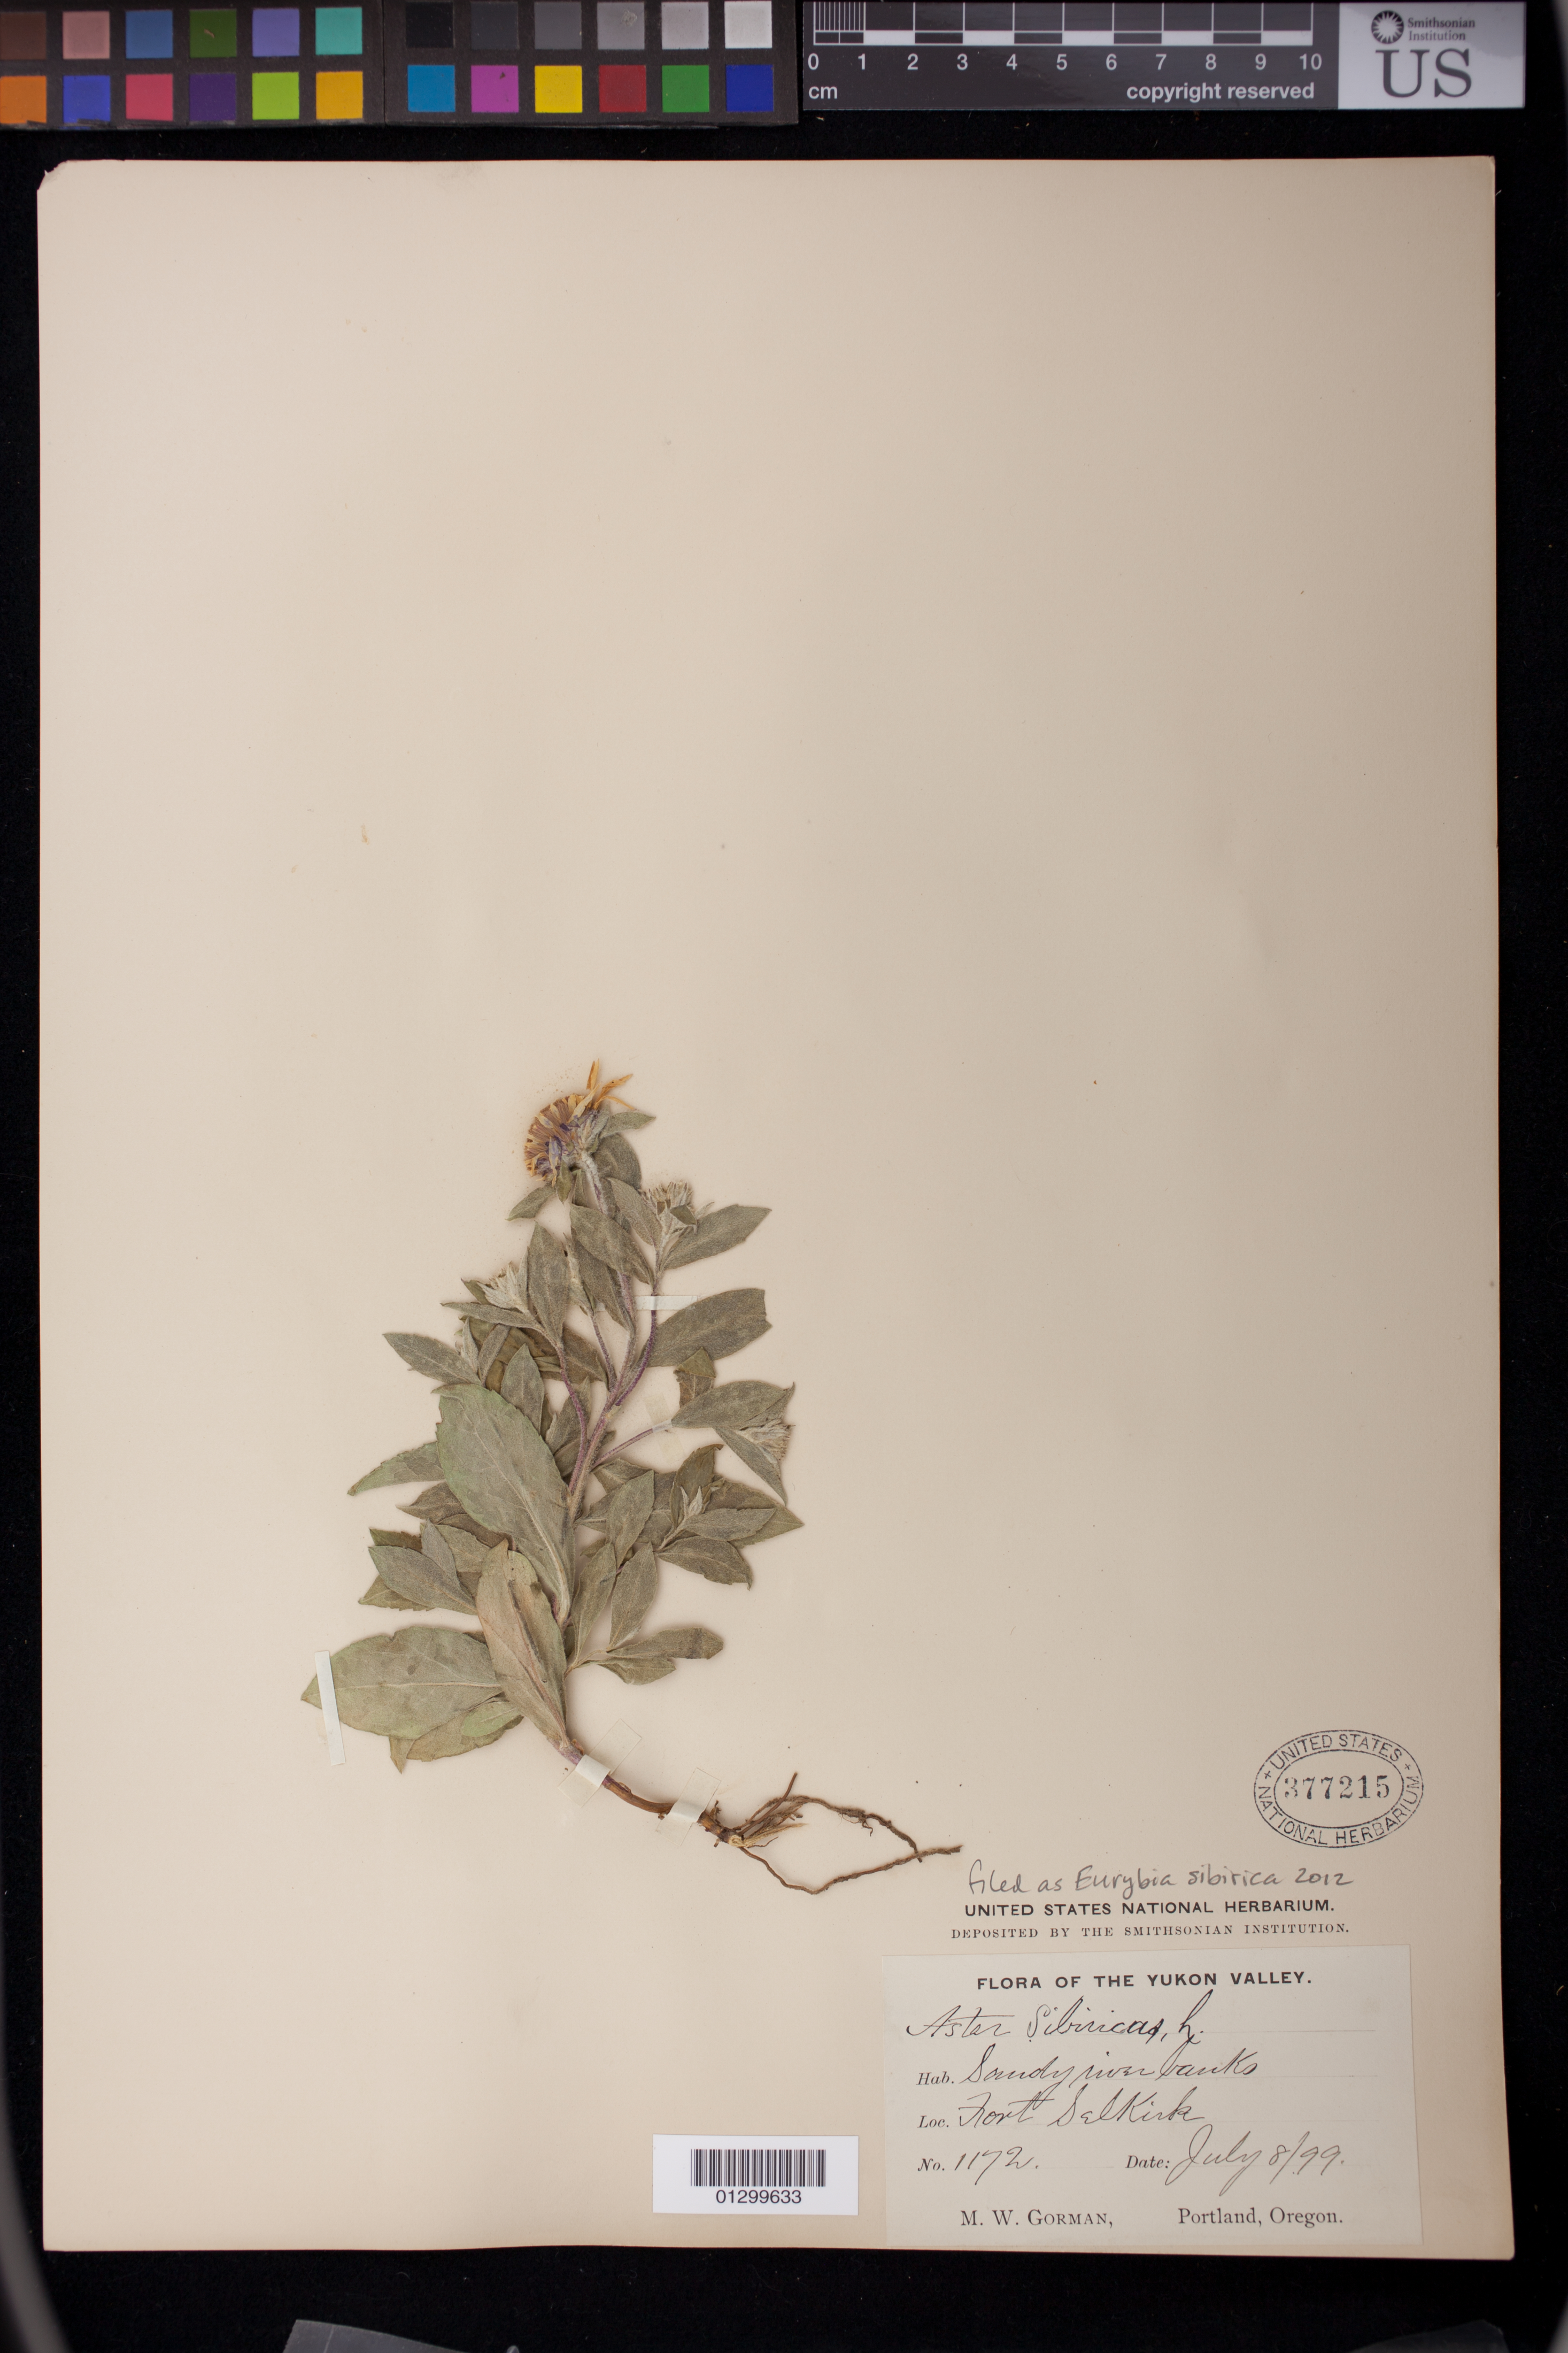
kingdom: Plantae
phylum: Tracheophyta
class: Magnoliopsida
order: Asterales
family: Asteraceae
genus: Eurybia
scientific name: Eurybia sibirica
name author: (L.) G.L. Nesom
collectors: M. W. Gorman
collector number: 1172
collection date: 1899-07-08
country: Canada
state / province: Yukon Territory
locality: Fort Selkirk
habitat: Sandy river banks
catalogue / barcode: US 377215